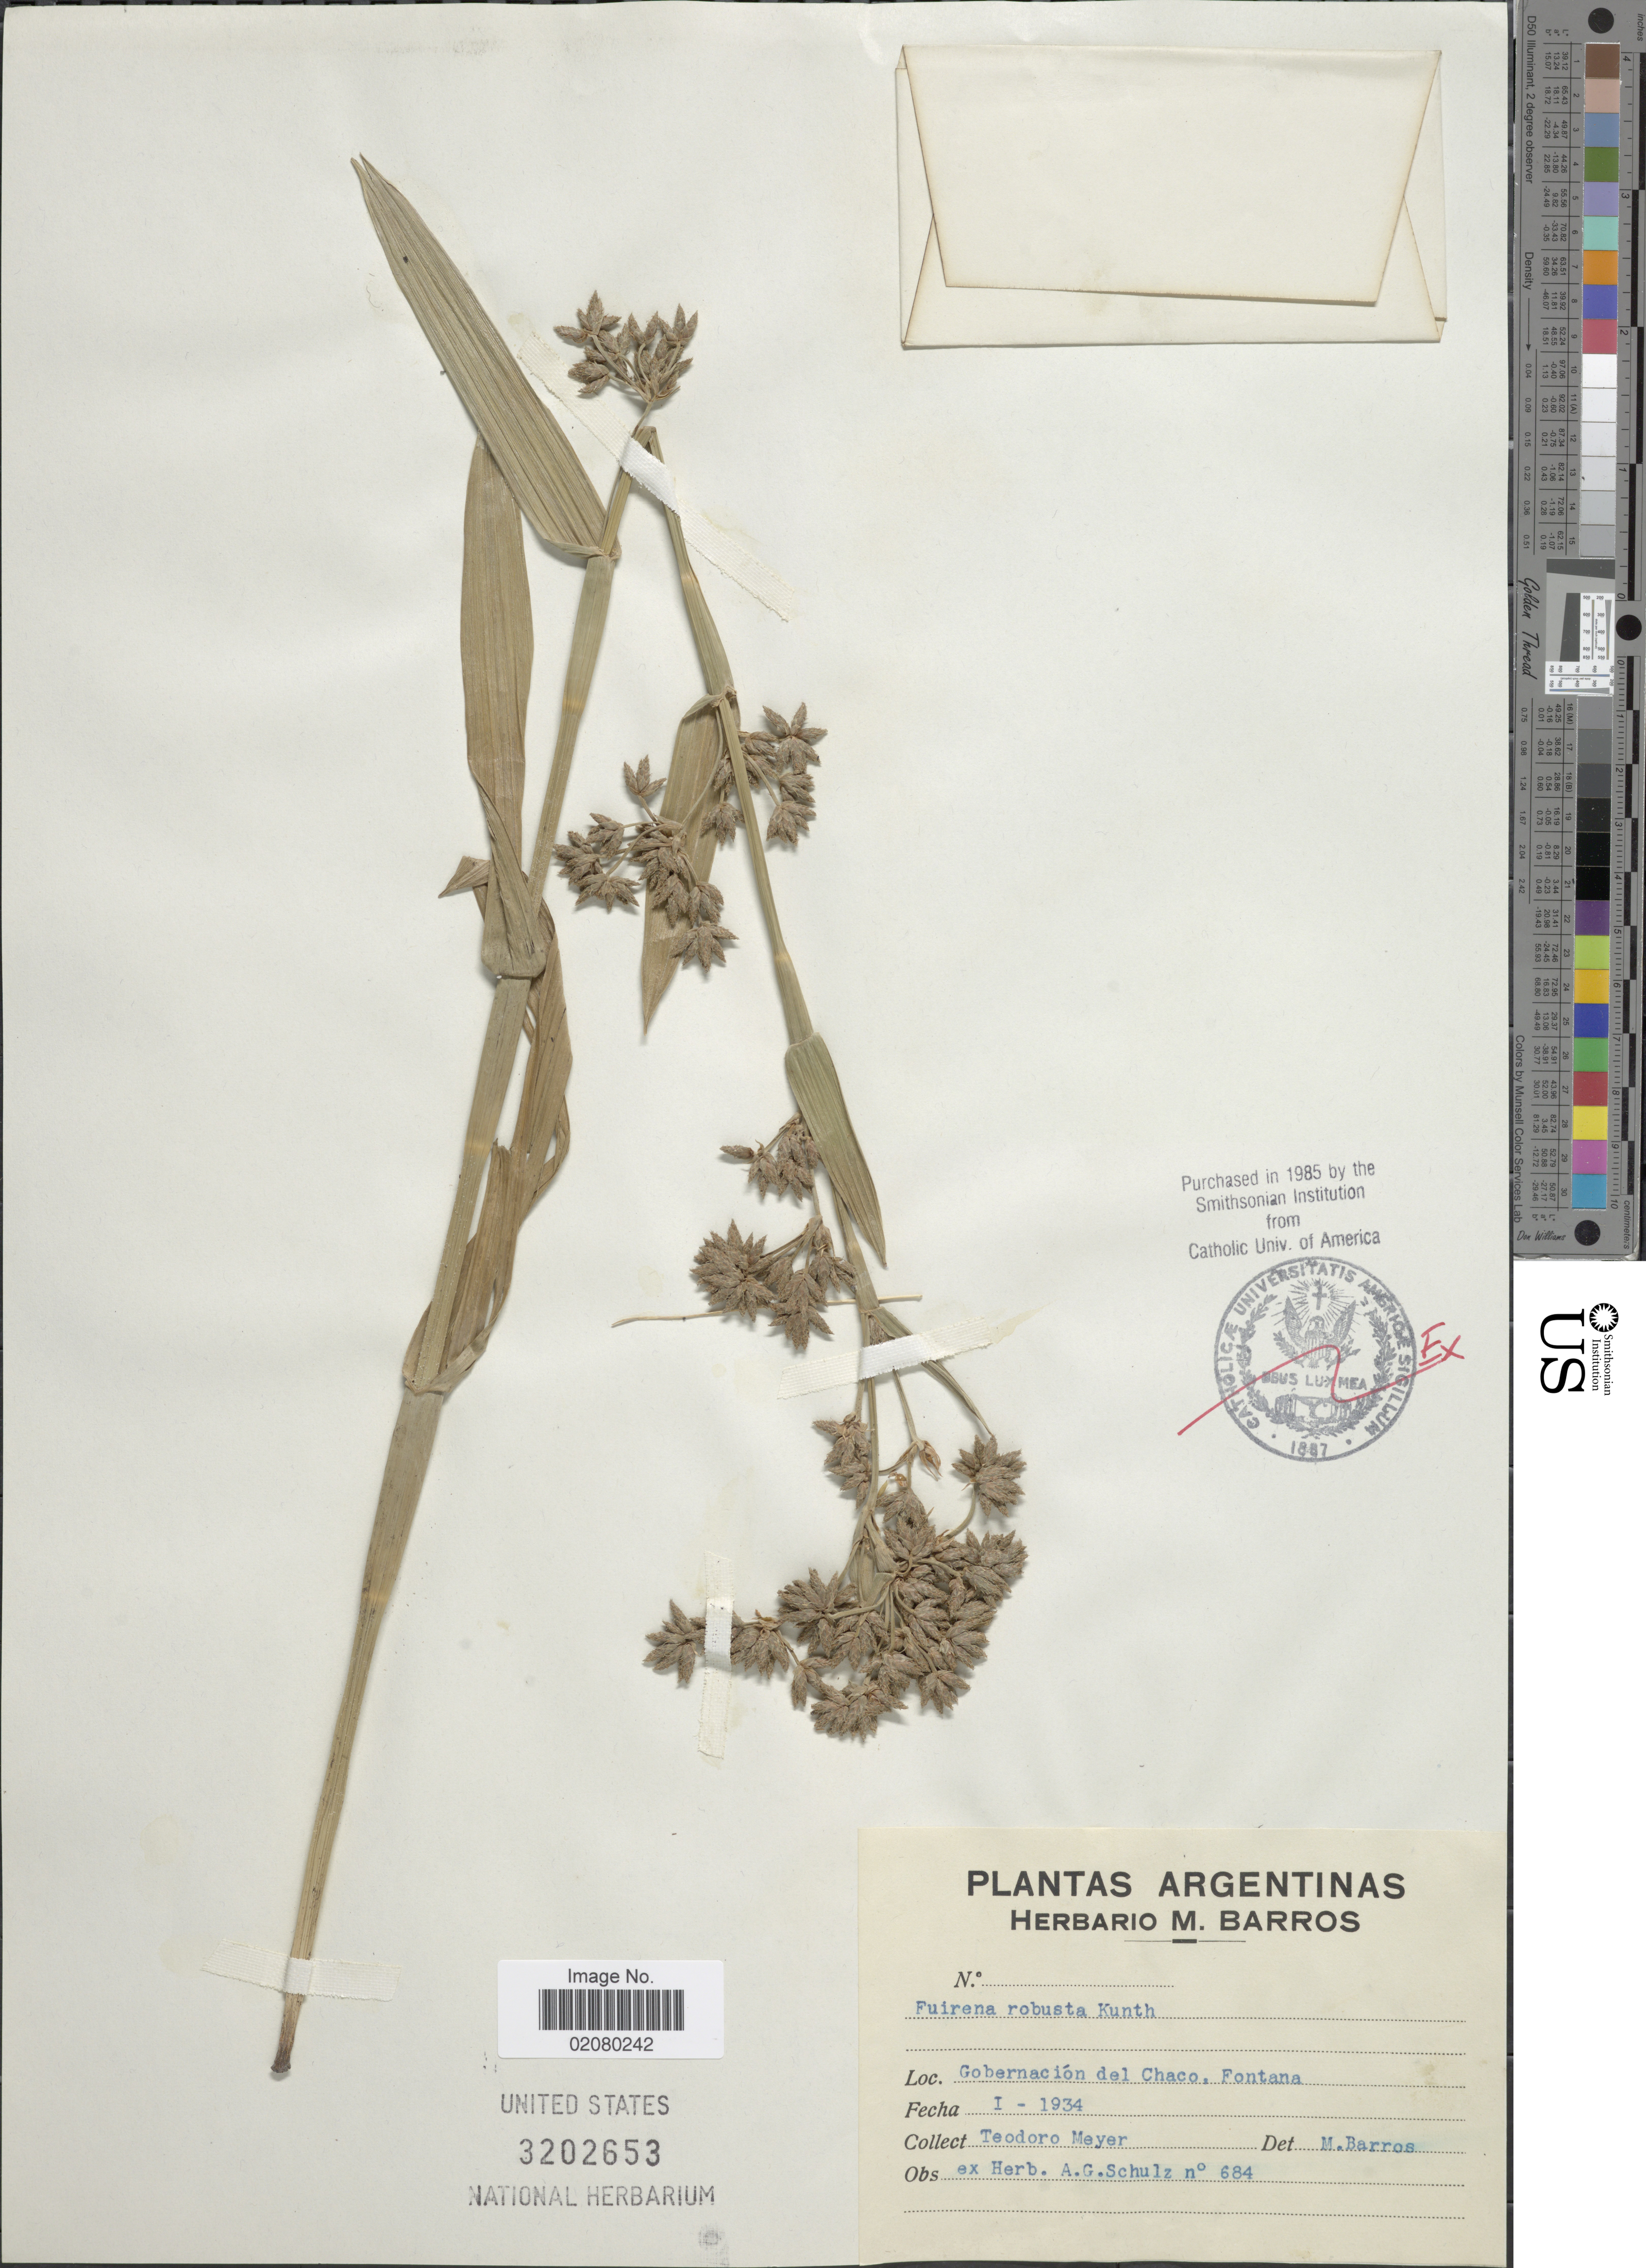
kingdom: Plantae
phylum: Tracheophyta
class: Liliopsida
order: Poales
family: Cyperaceae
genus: Fuirena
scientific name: Fuirena robusta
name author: Kunth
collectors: T. Meyer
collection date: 1934-01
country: Argentina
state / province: Chaco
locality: Gobernacion del Chaco, Fontana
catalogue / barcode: US 3202653